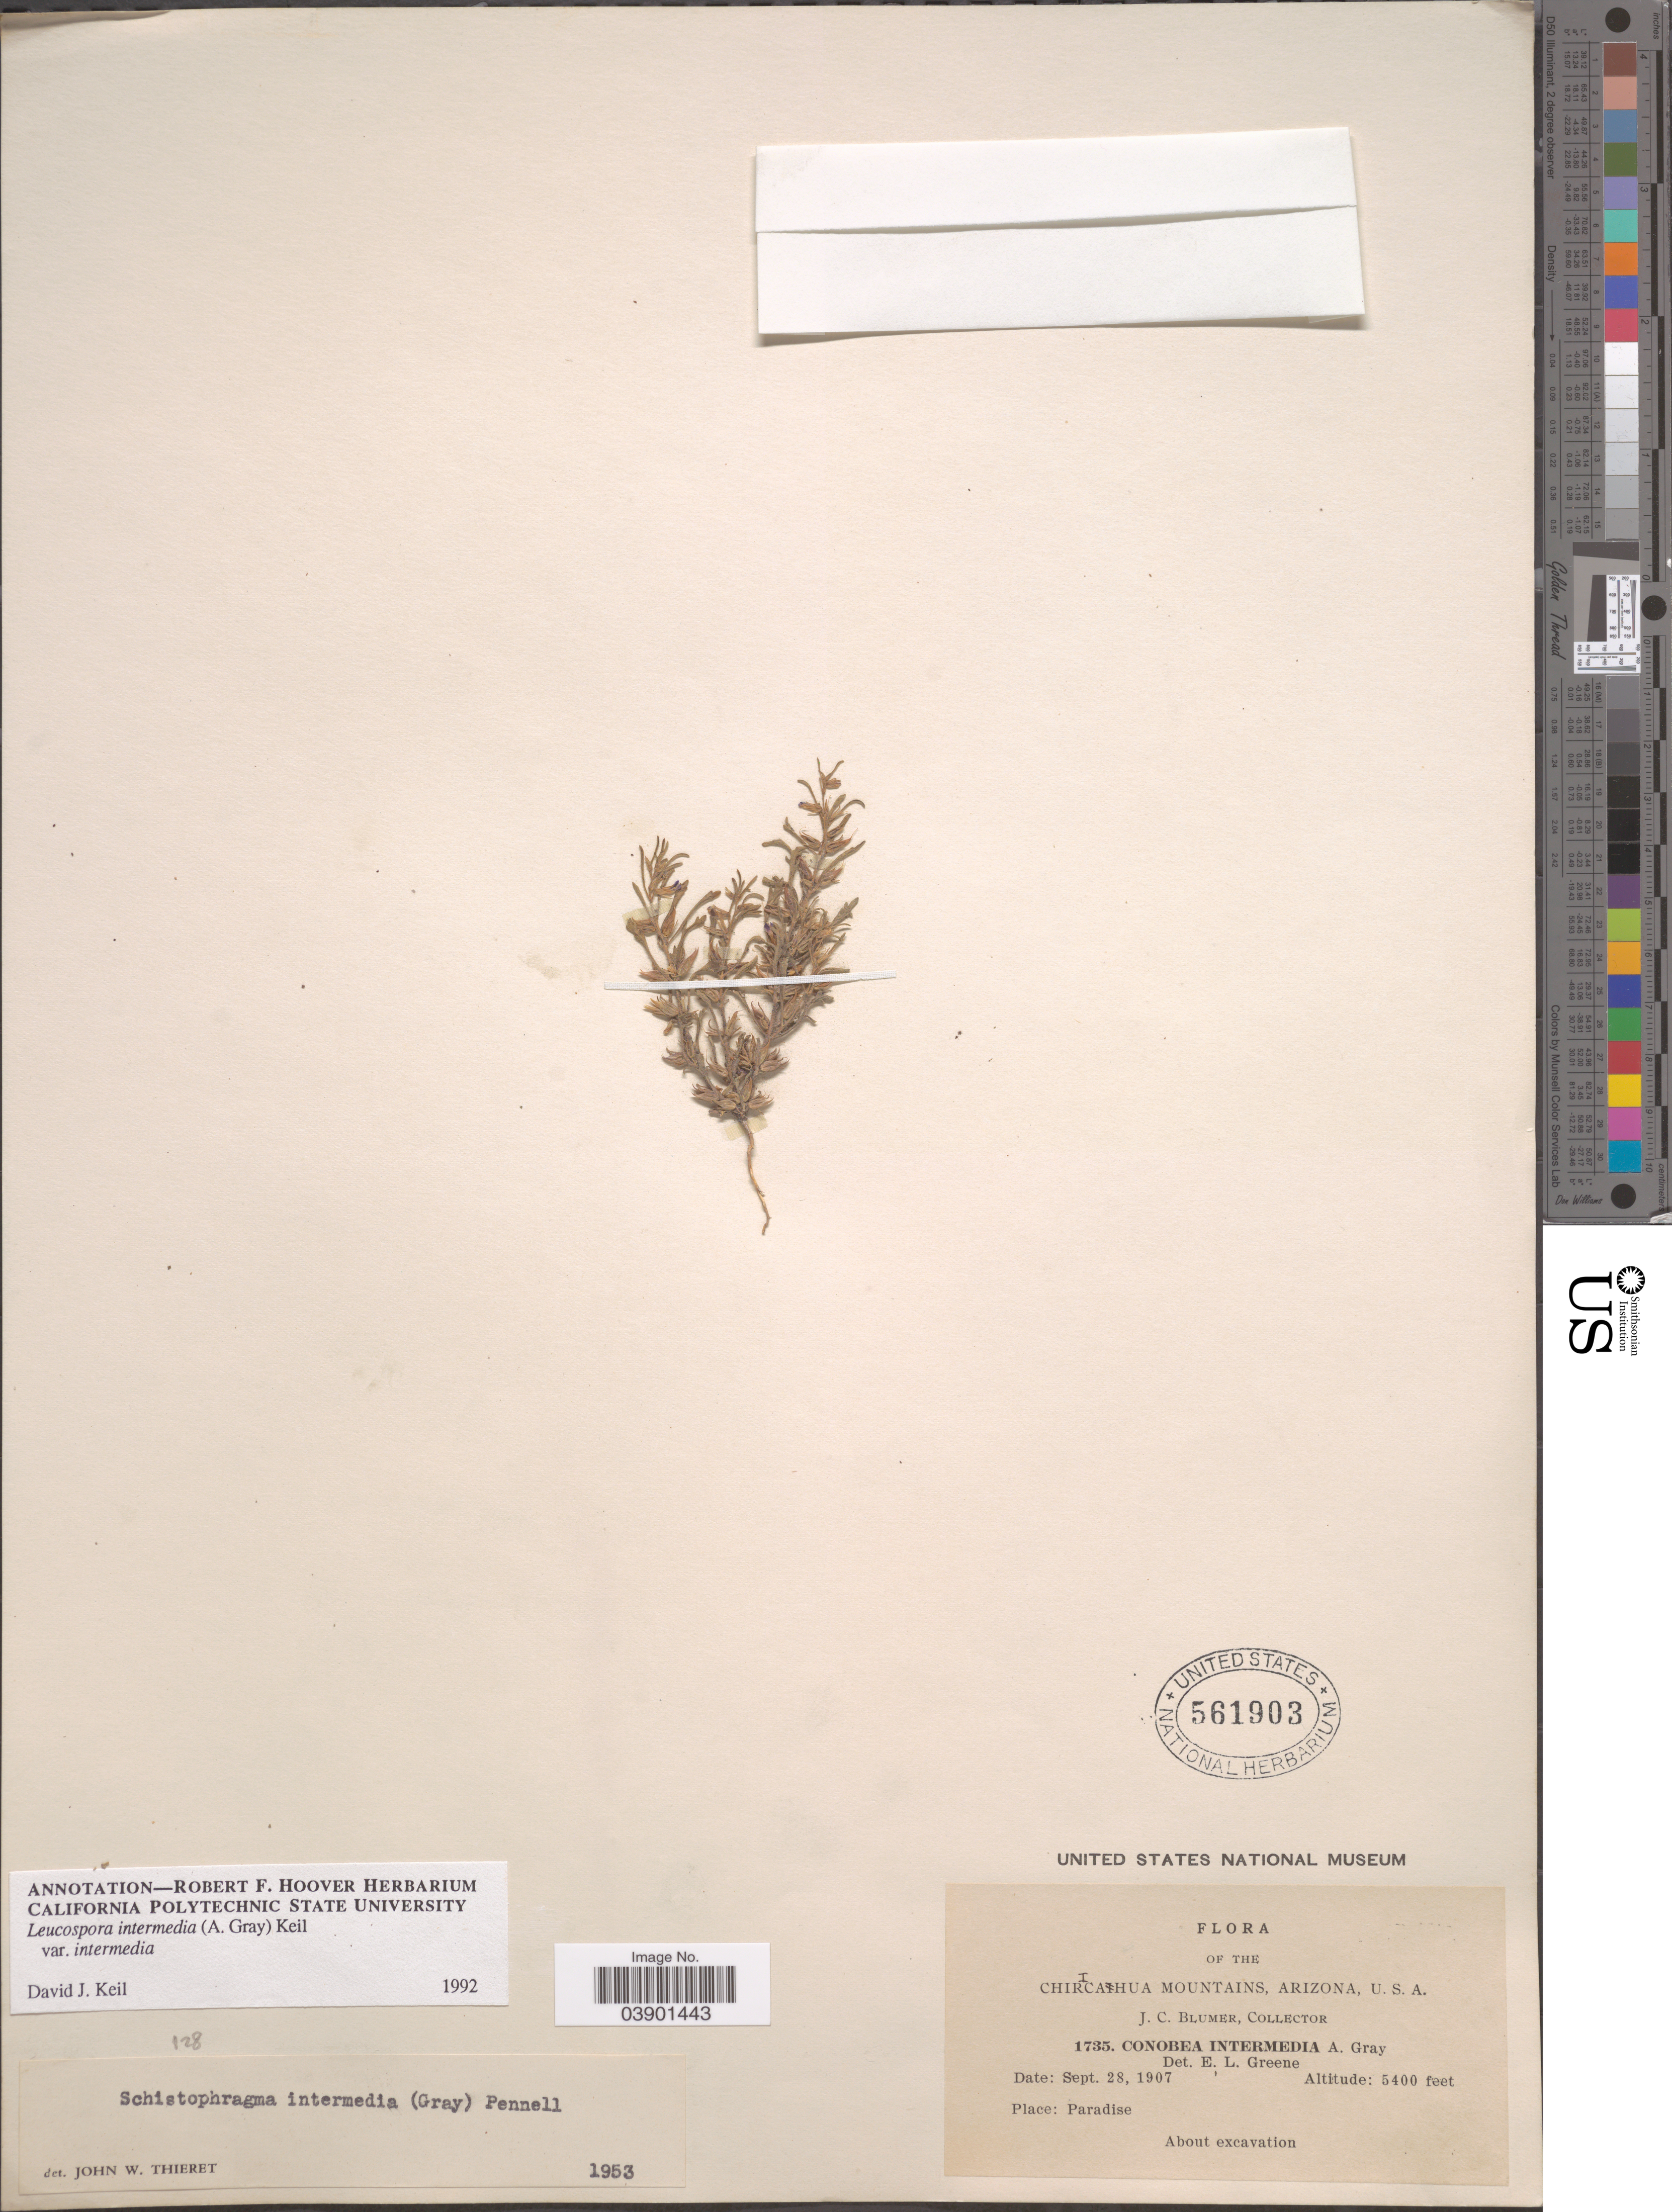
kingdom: Plantae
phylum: Tracheophyta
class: Magnoliopsida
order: Lamiales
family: Plantaginaceae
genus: Schistophragma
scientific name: Schistophragma intermedium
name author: (A. Gray) Pennell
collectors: J. C. Blumer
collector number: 1735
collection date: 1907-09-28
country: United States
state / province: Arizona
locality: Chiricahua Mountains. Paradise.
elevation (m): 1646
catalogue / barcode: US 561903